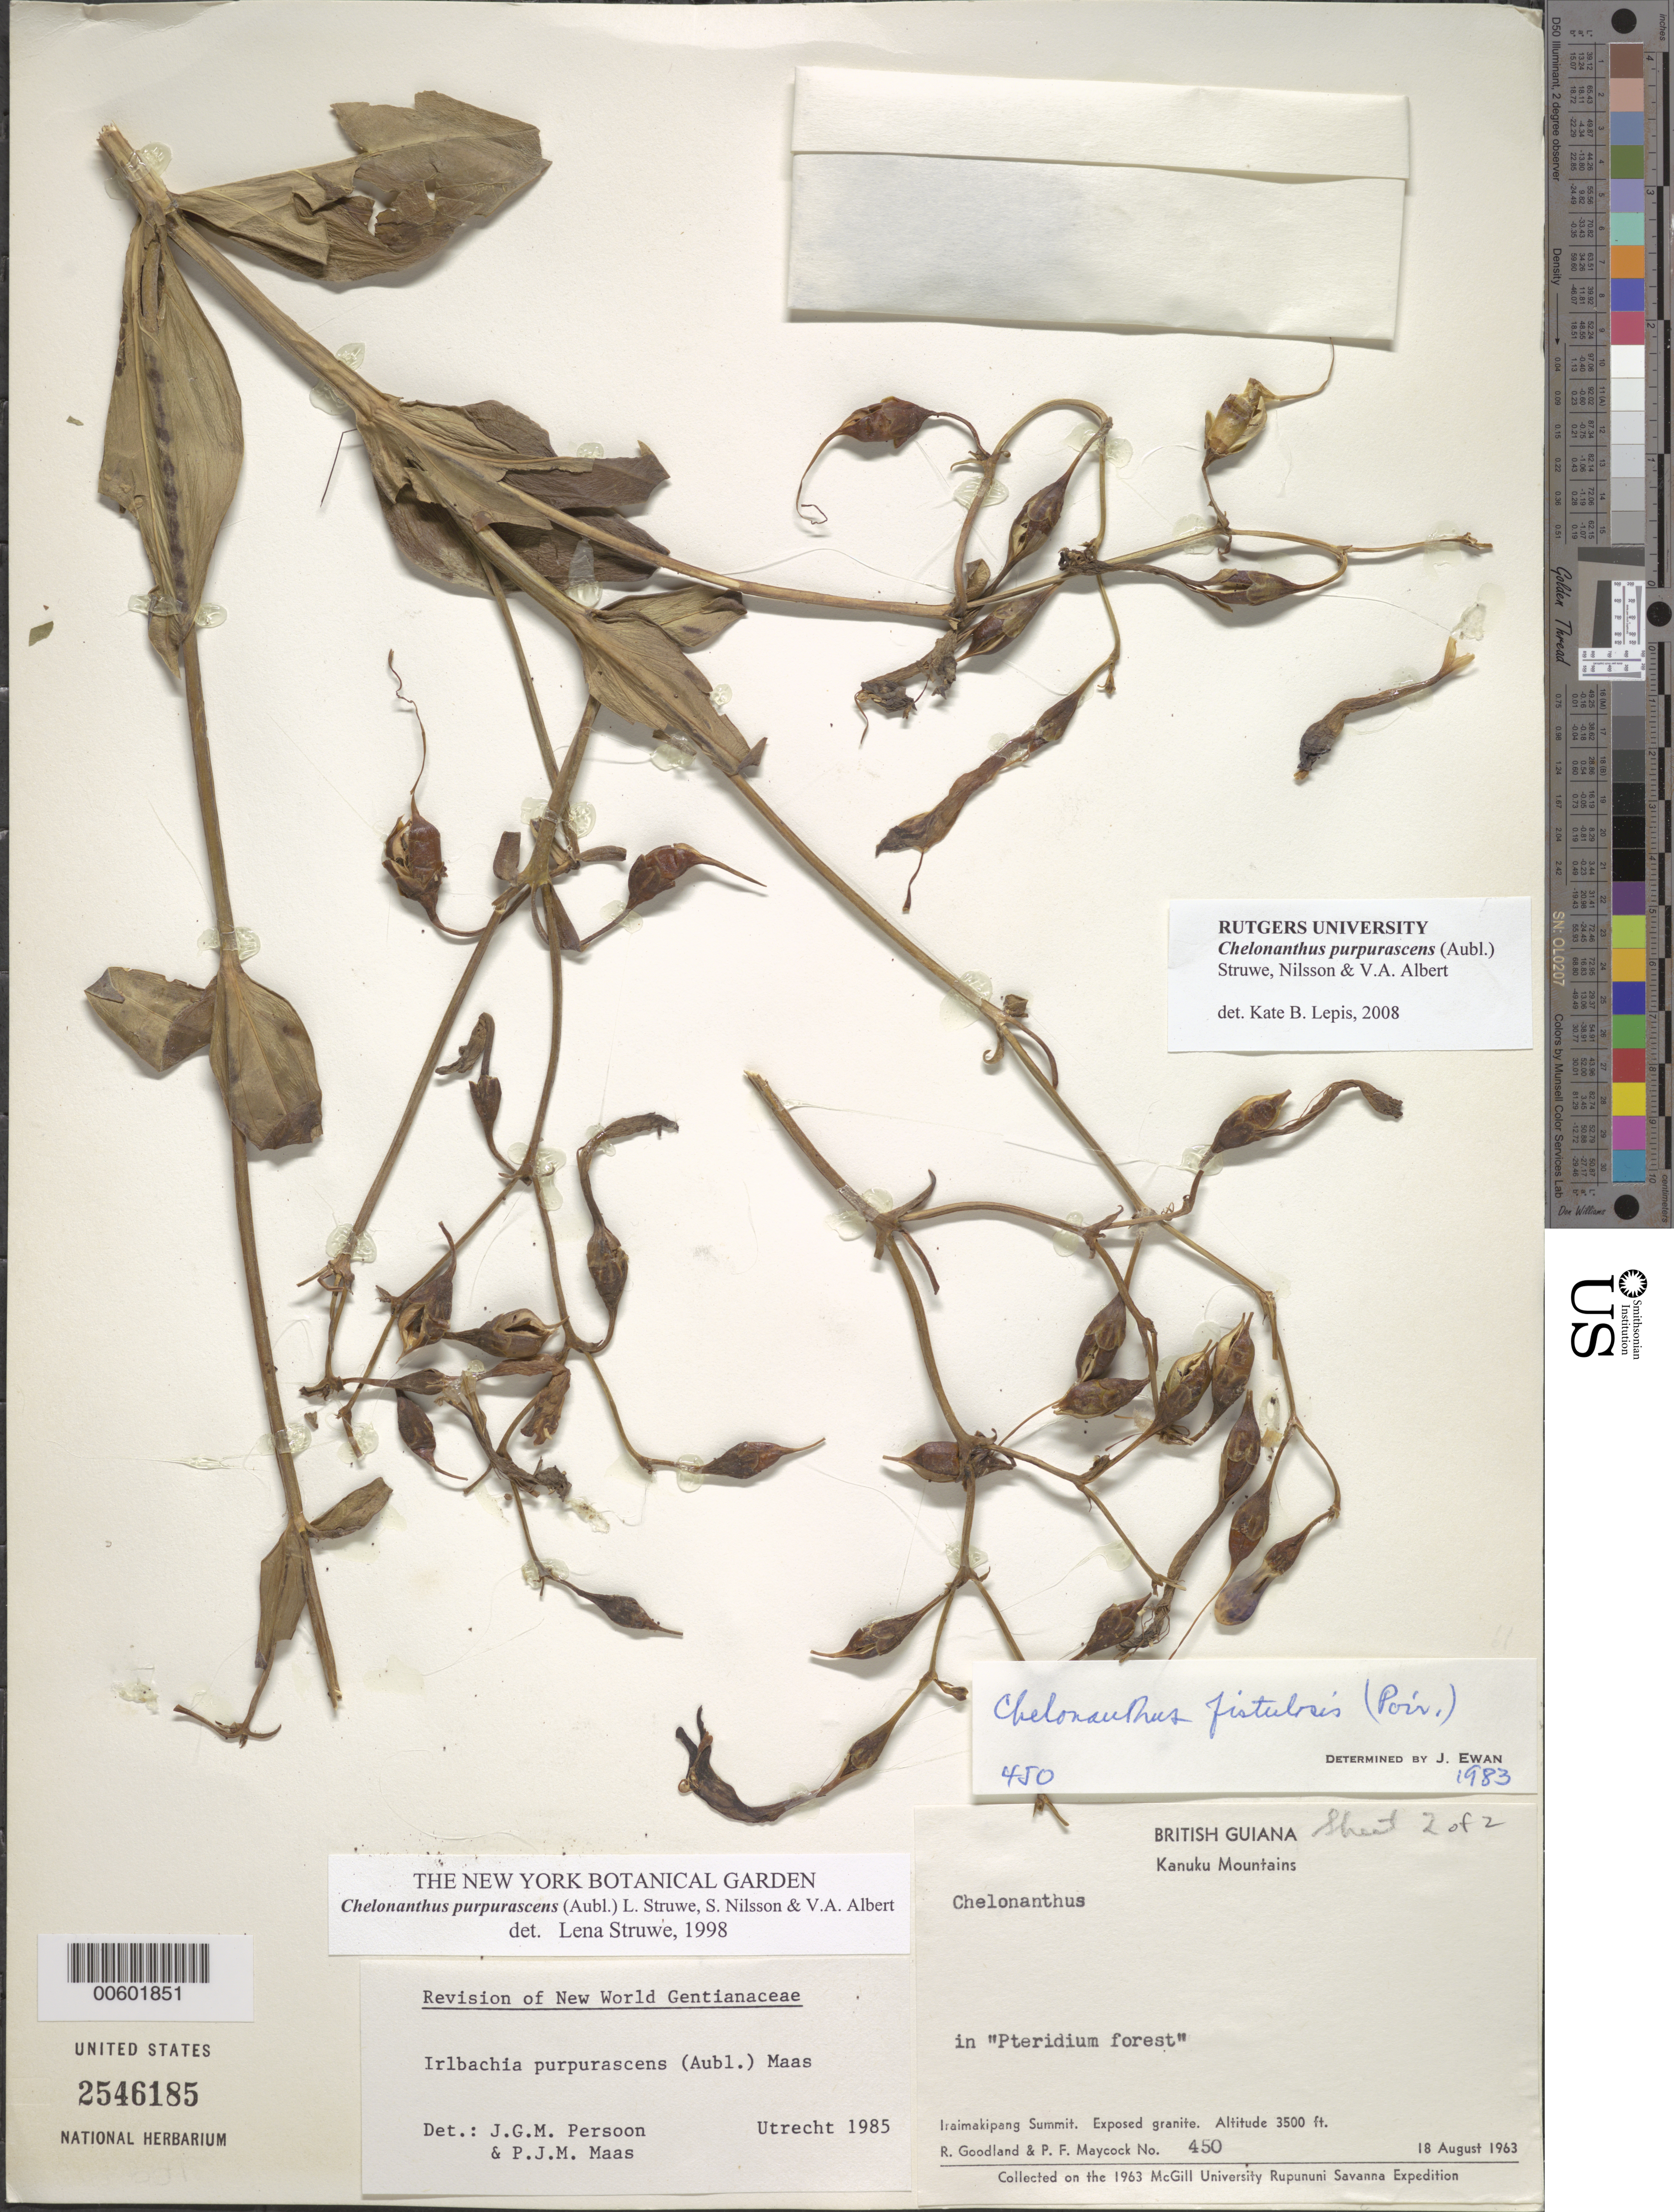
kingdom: Plantae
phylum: Tracheophyta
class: Magnoliopsida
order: Gentianales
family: Gentianaceae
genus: Chelonanthus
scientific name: Chelonanthus purpurascens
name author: (Aubl.) Struwe et al.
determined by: Struwe, L.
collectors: R. Goodland & P. Maycock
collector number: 450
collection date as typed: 18-Aug-63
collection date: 1963-08-18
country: Guyana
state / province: U. Takutu-U. Essequibo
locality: Mt. Iraimakipang, summit, Kanuku Mountains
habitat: Exposed granite. In Pteridium "forest"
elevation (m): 1067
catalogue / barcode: US 2546185